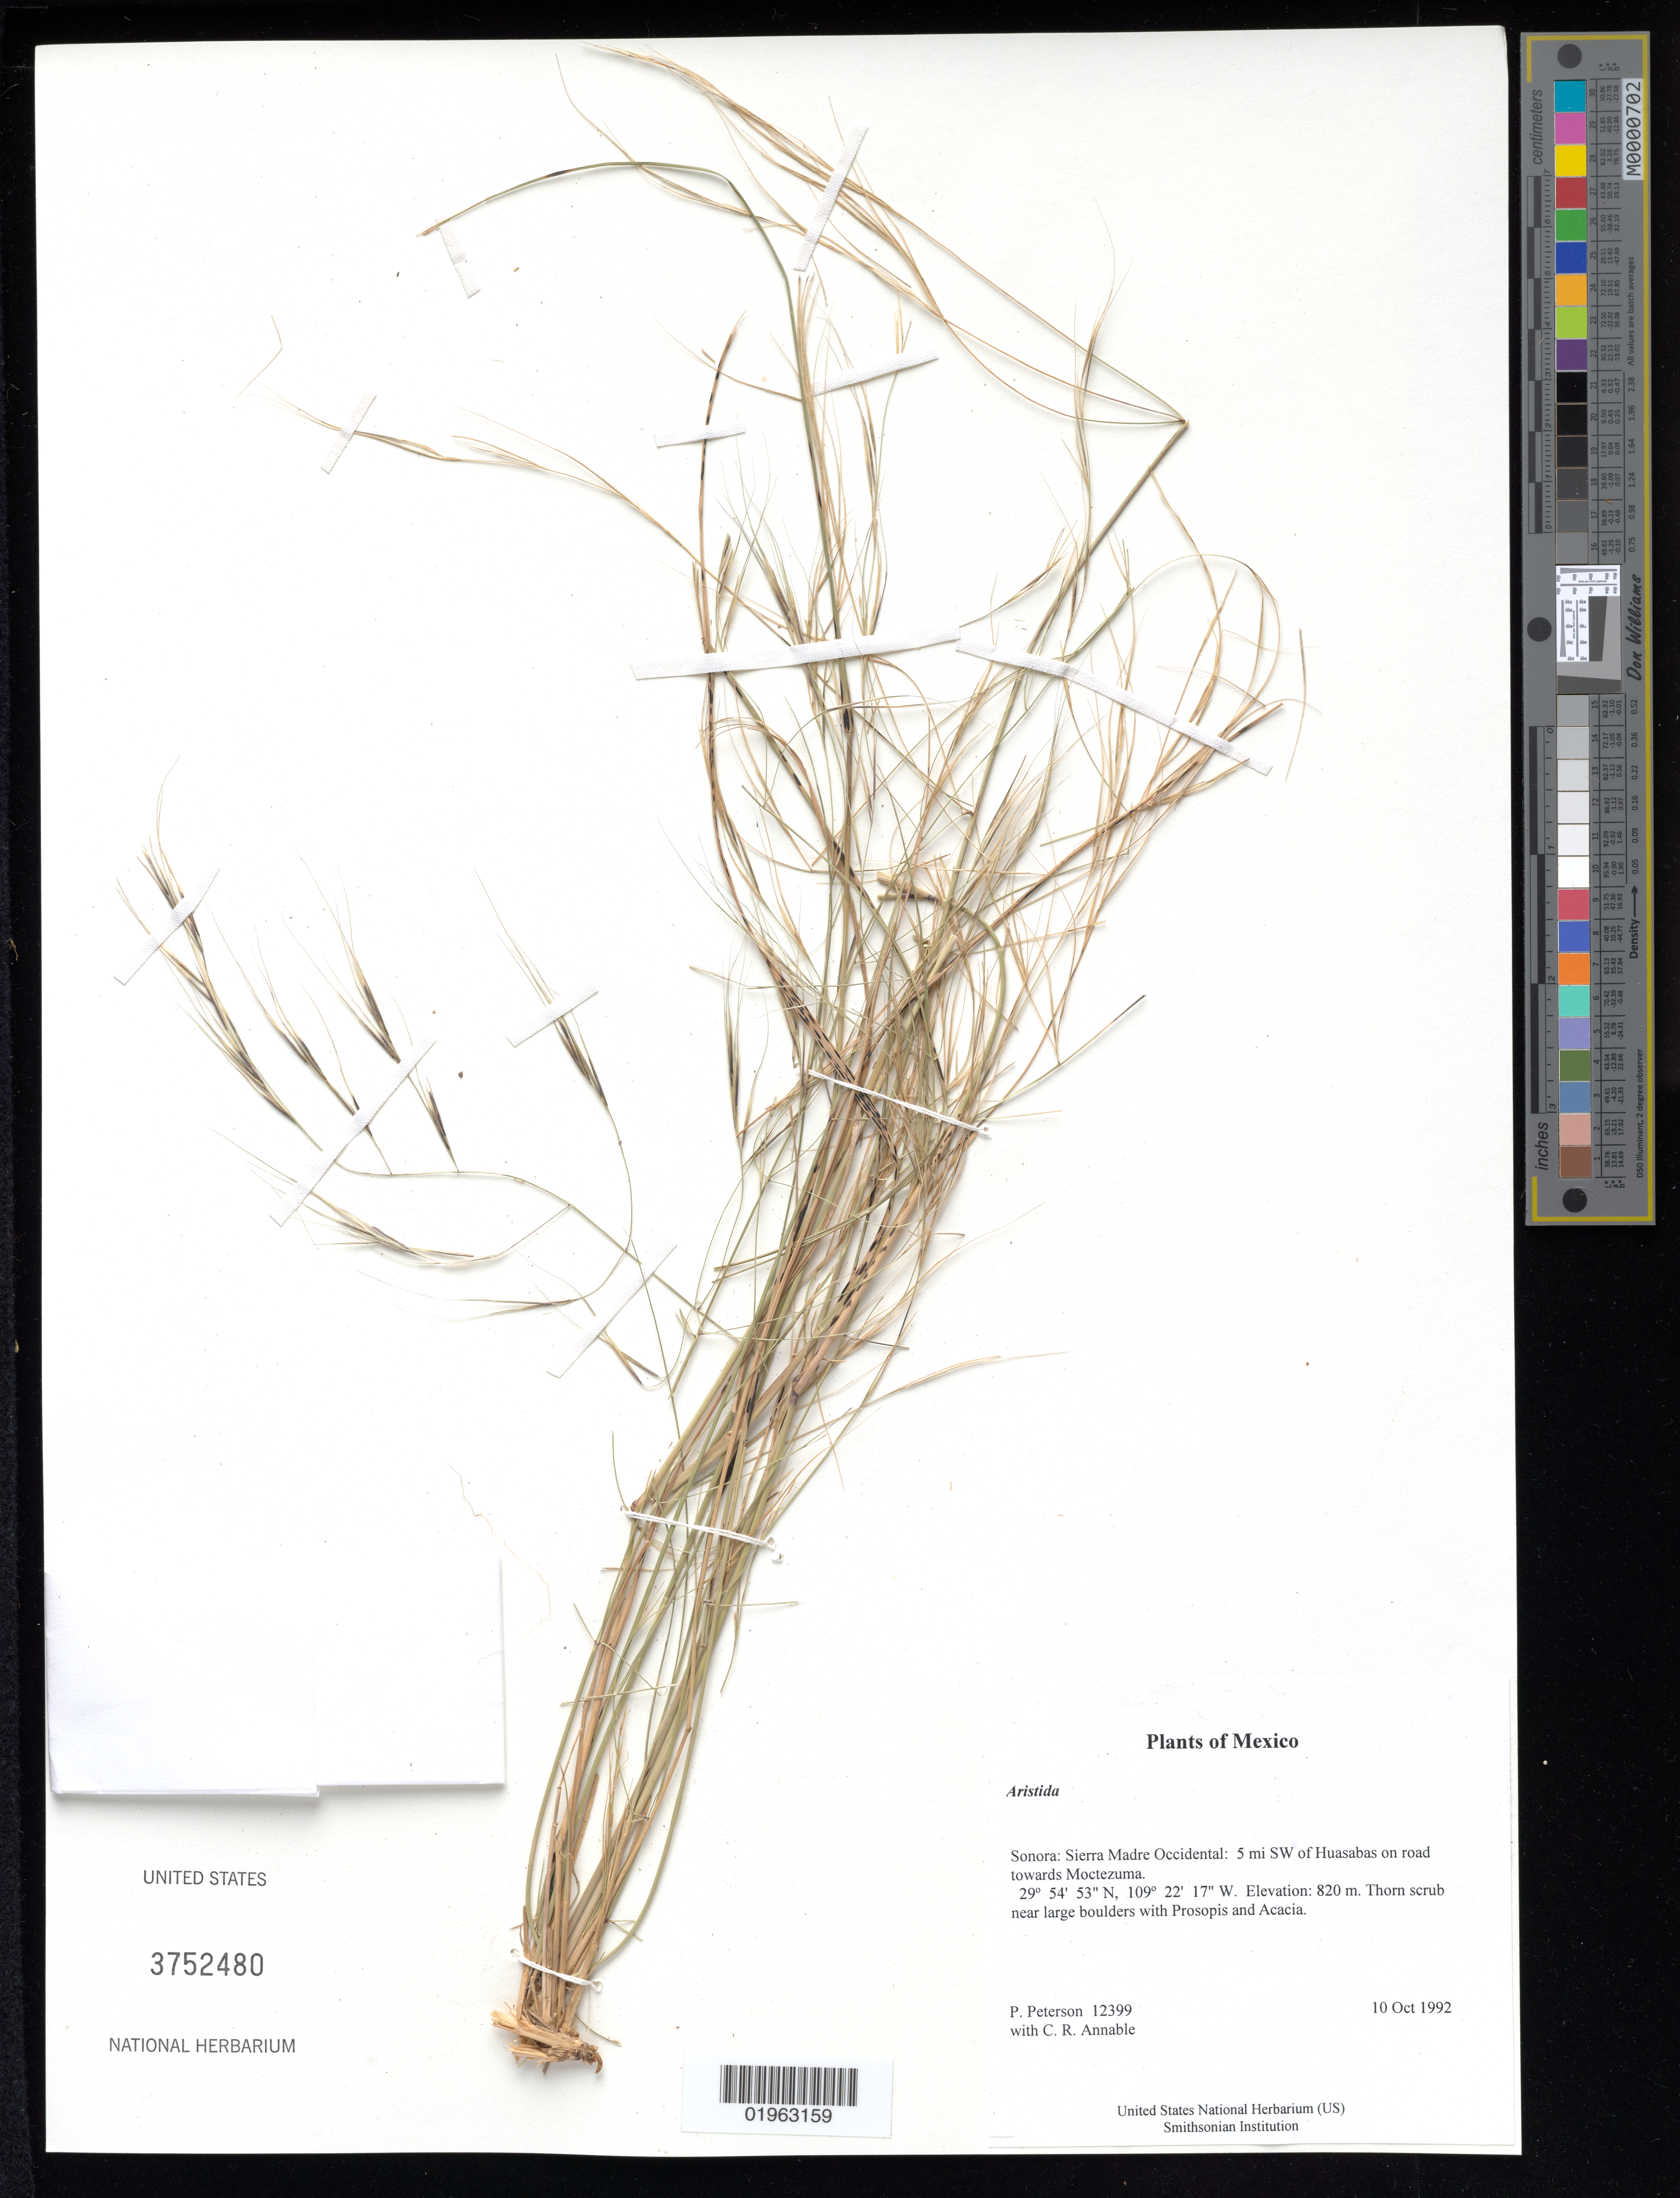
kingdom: Plantae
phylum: Tracheophyta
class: Liliopsida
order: Poales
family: Poaceae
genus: Aristida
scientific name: Aristida sp.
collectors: P. M. Peterson & C. R. Annable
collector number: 12399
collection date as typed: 10 Oct 1992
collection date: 1992-10-10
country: Mexico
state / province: Sonora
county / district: Sierra Madre Occidental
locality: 5 mi SW of Huasabas on road towards Moctezuma.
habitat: Thorn scrub near large boulders with Prosopis and Acacia.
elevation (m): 820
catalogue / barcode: US 3752480